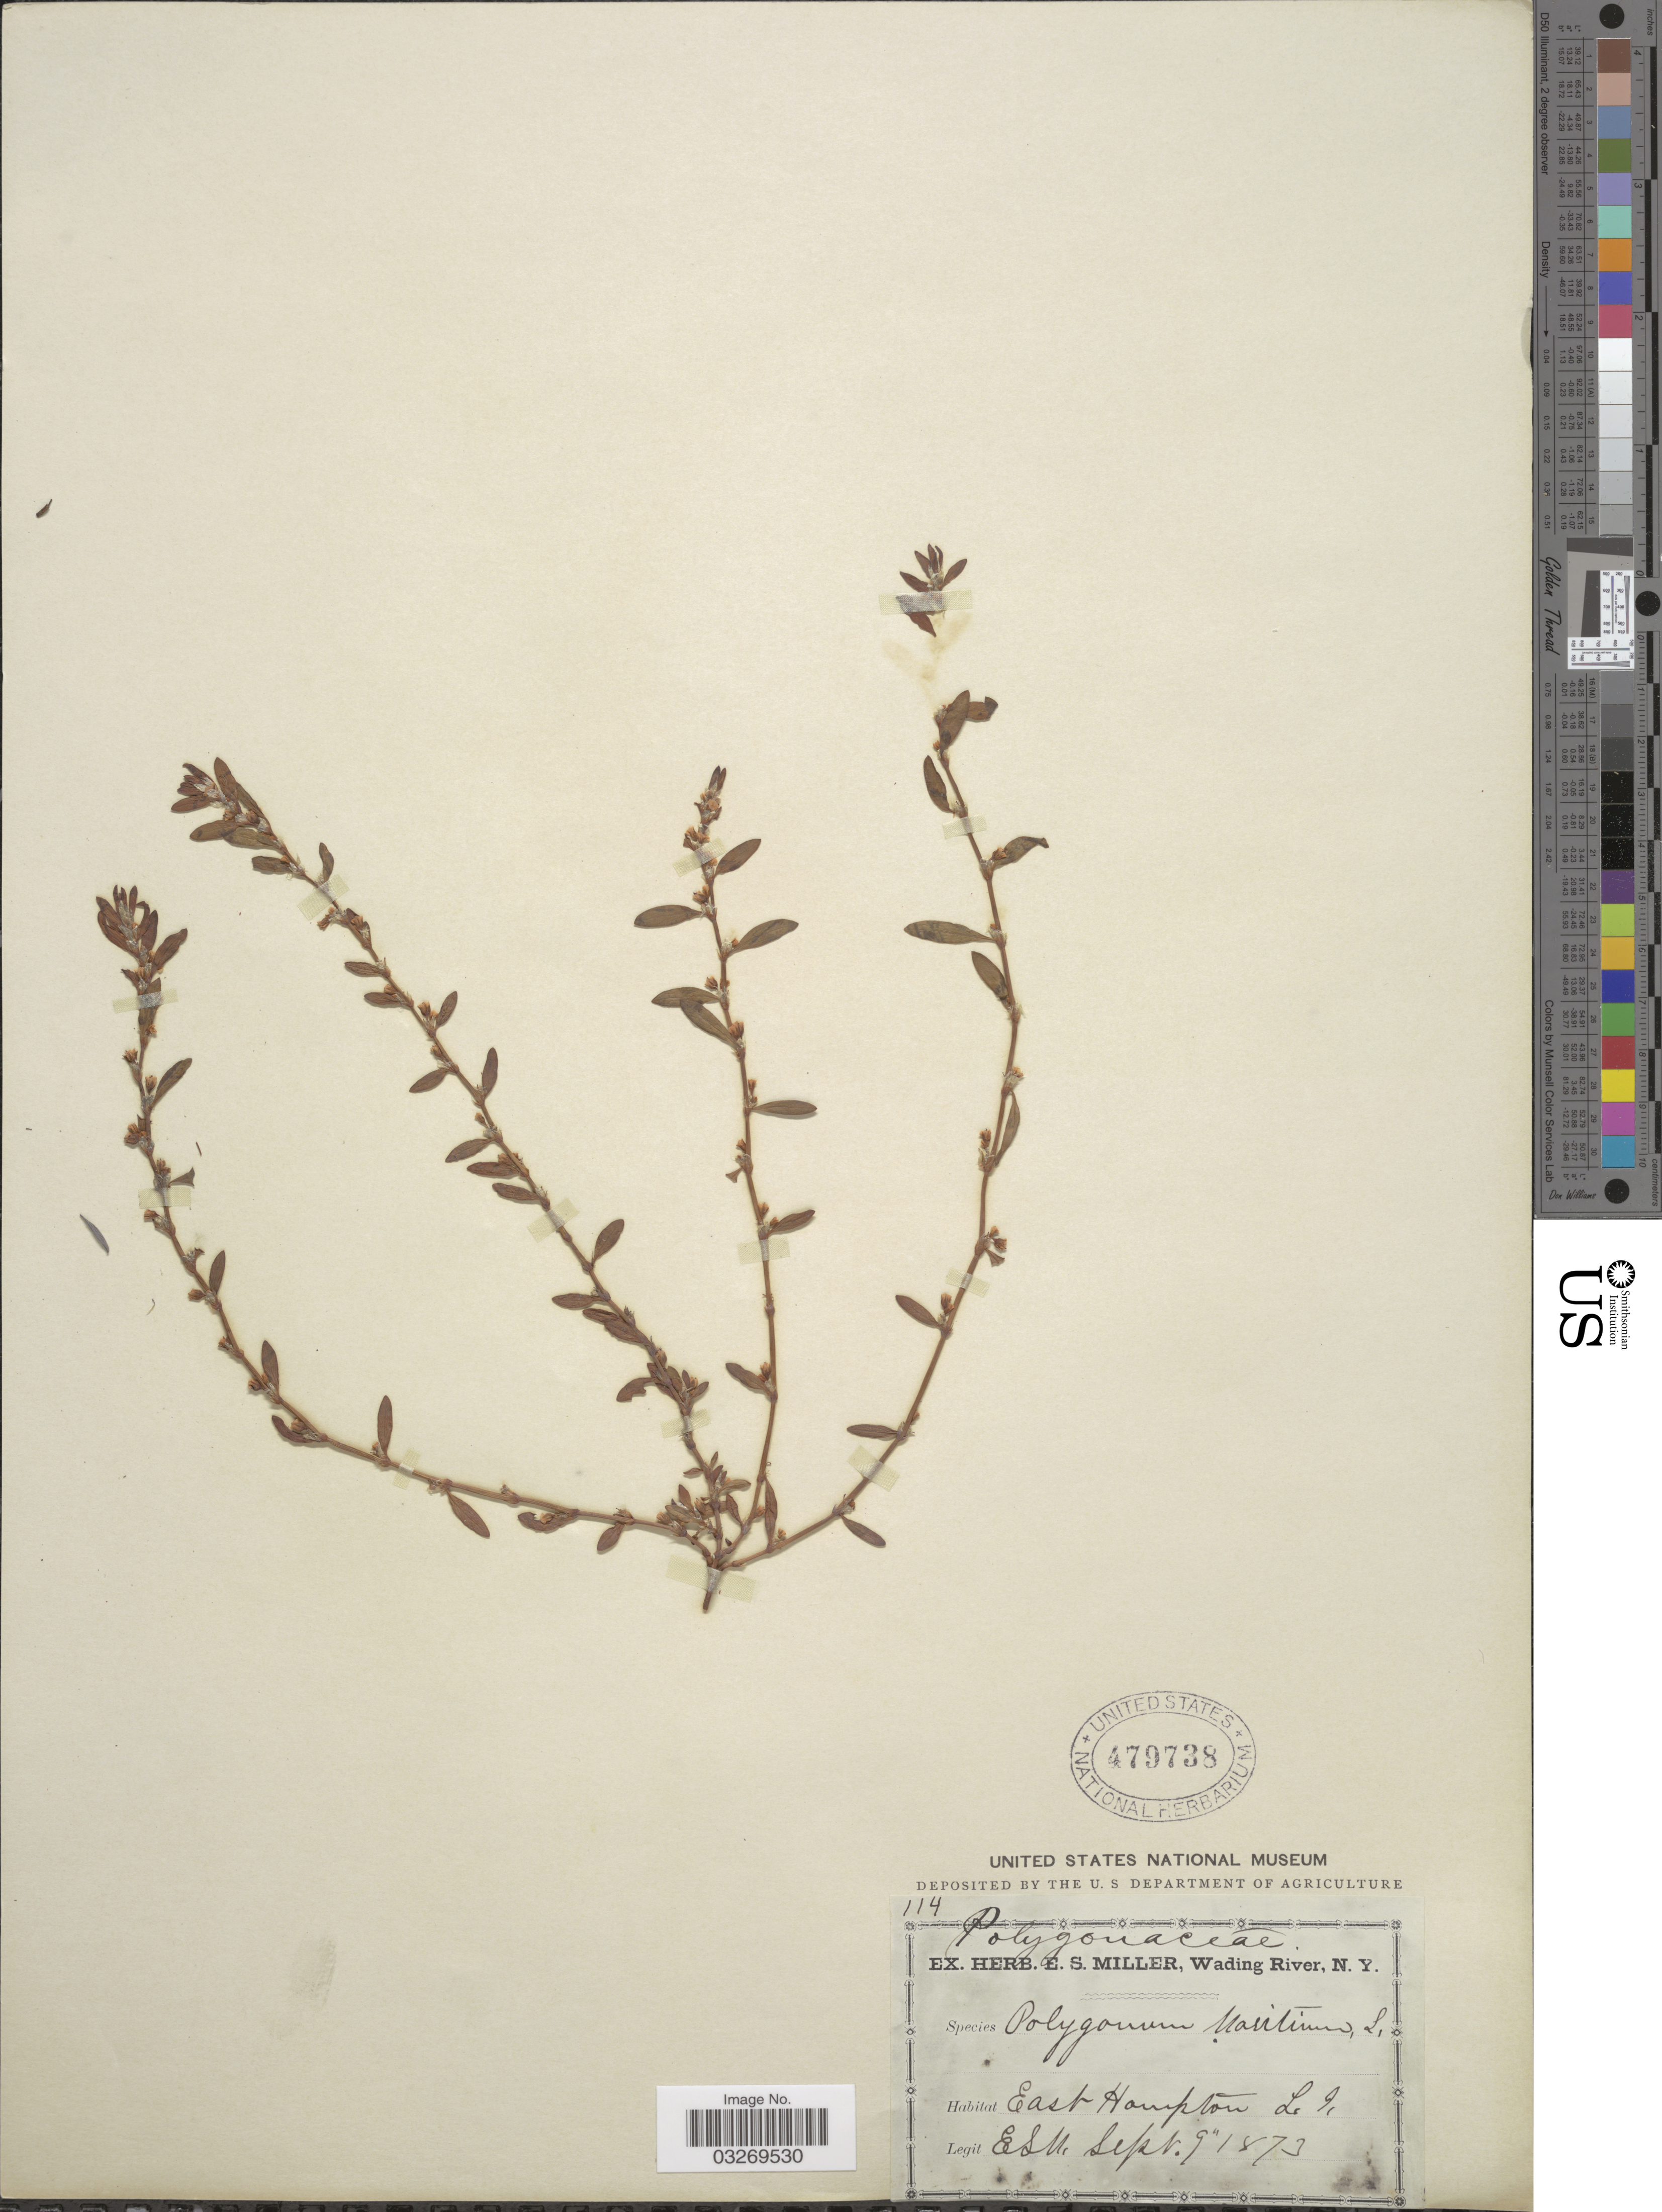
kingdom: Plantae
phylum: Tracheophyta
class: Magnoliopsida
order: Caryophyllales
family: Polygonaceae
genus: Polygonum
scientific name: Polygonum glaucum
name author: Nutt.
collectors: E. S. Miller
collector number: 114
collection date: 1873-09-09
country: United States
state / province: New York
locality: East Hampton.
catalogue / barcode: US 479738